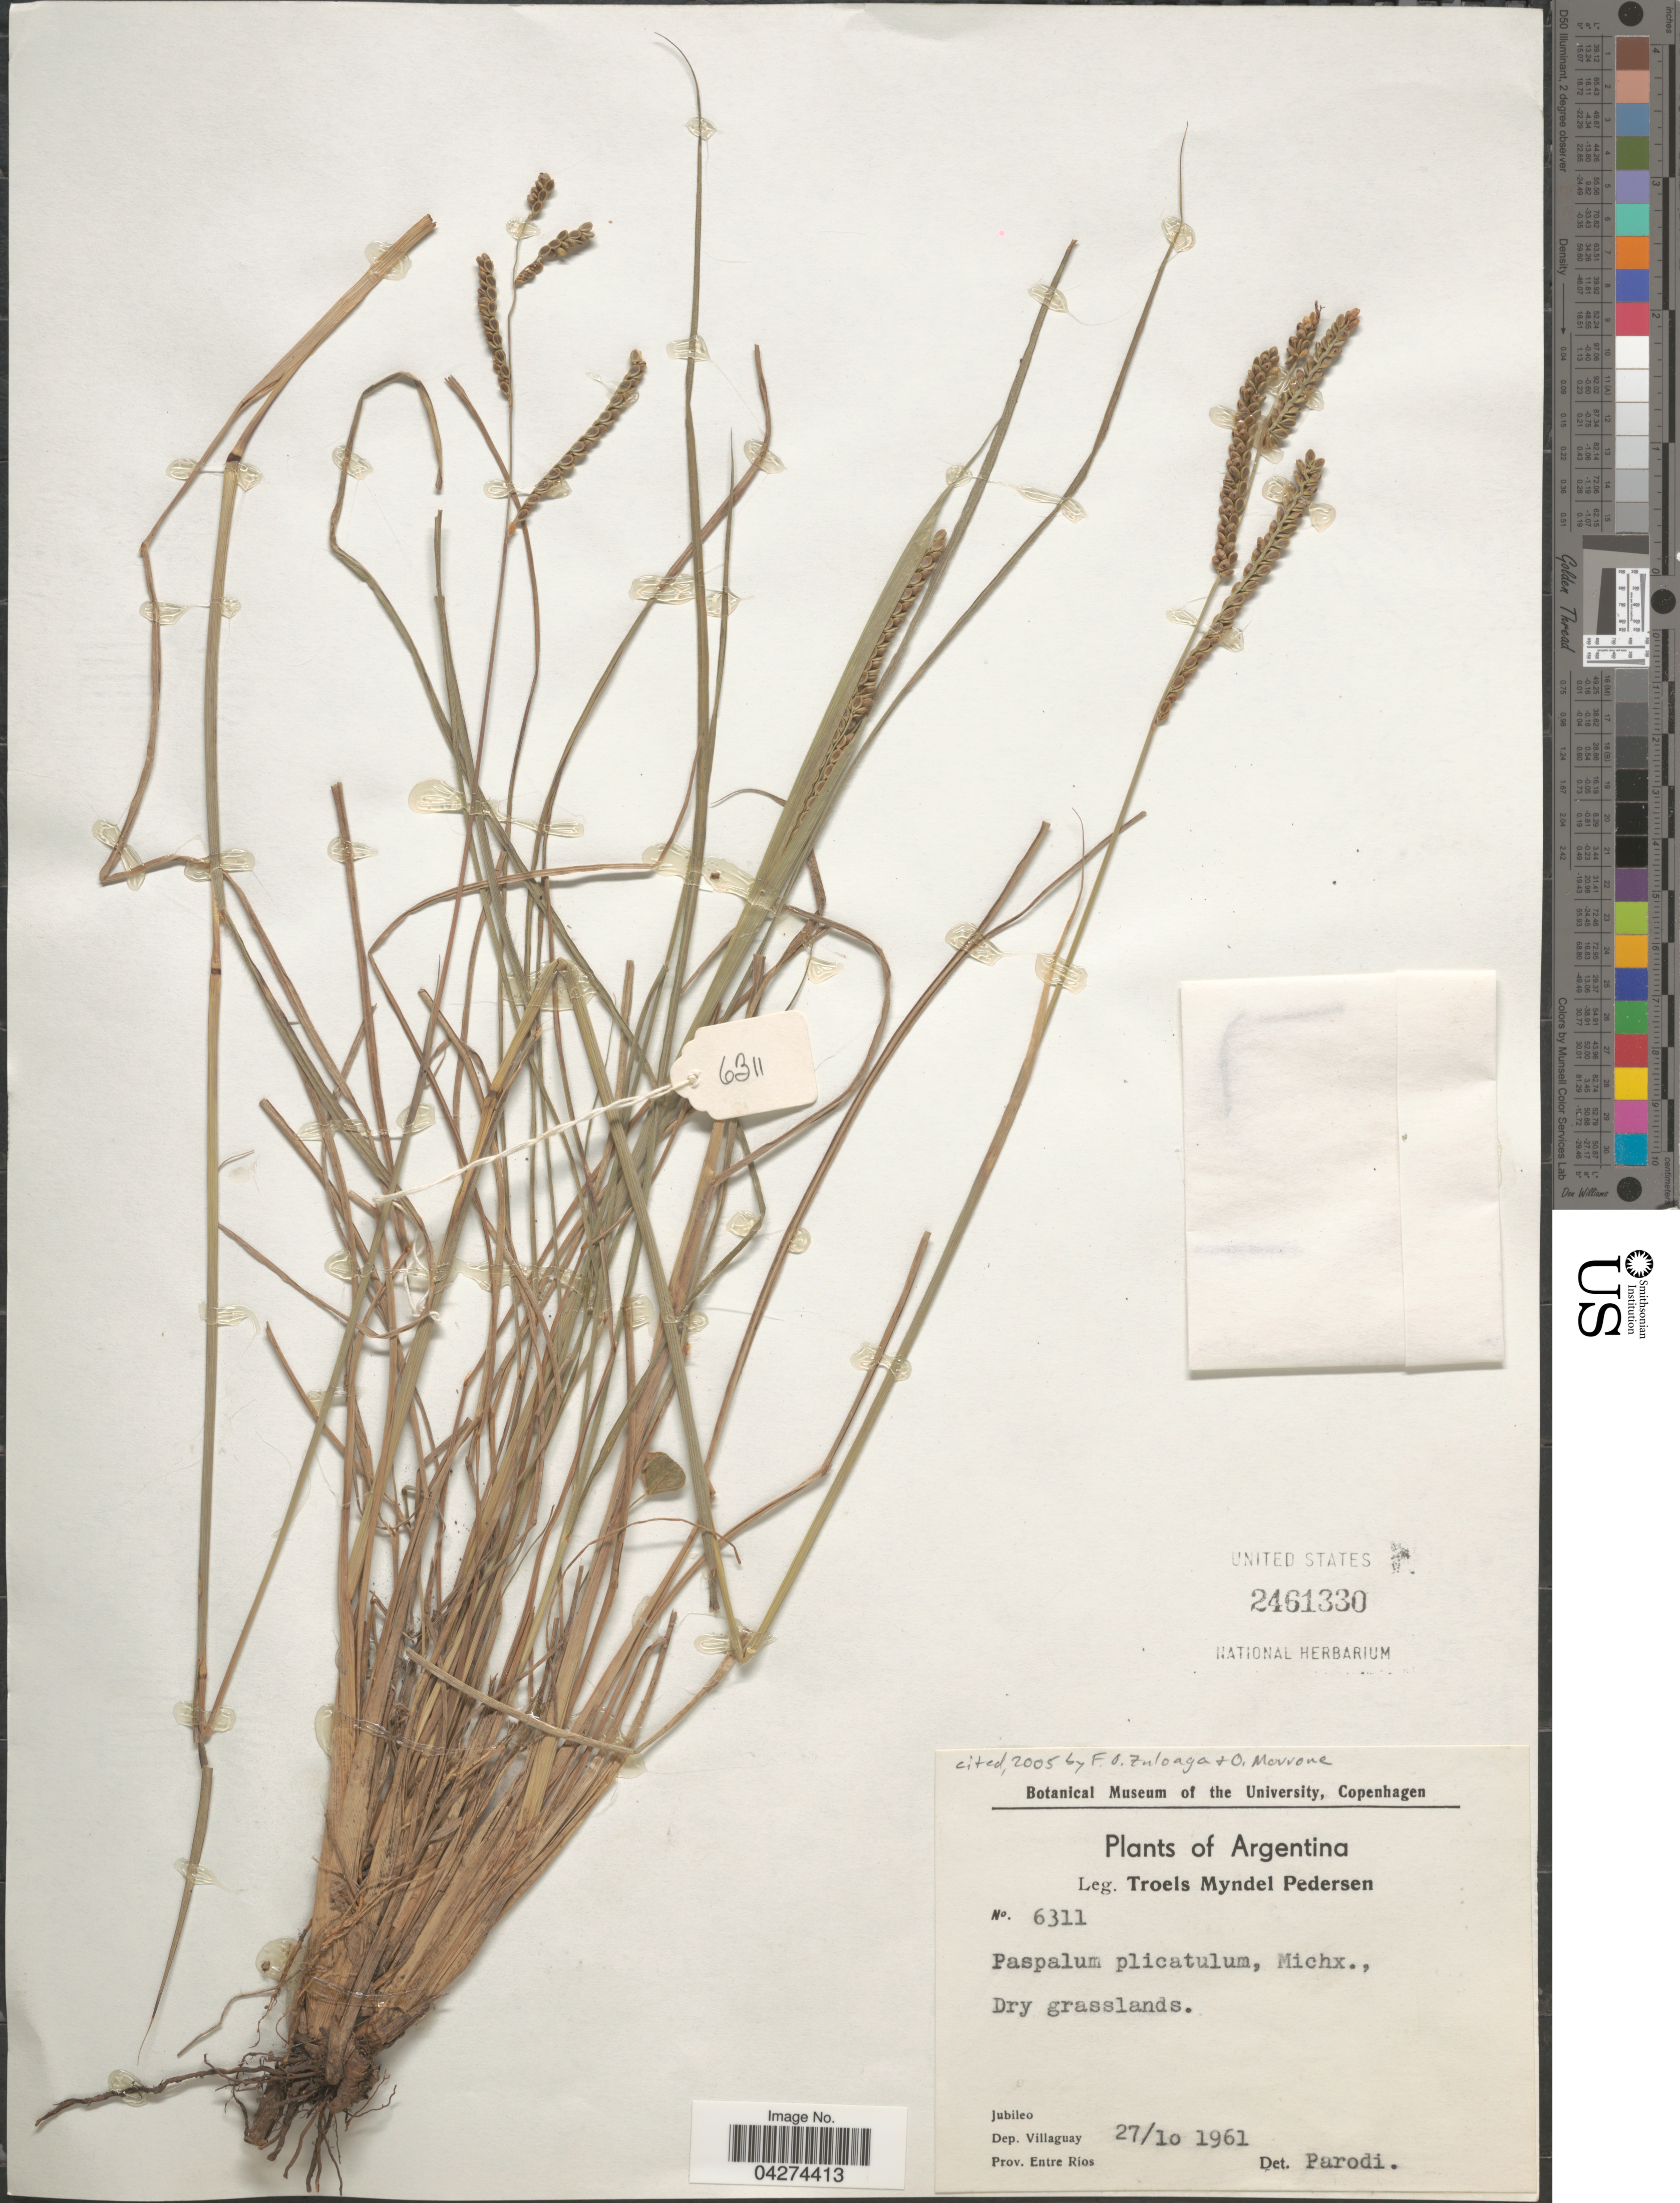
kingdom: Plantae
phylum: Tracheophyta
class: Liliopsida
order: Poales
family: Poaceae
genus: Paspalum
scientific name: Paspalum plicatulum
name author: Michx.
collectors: T. Pederson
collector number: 6311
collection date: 1961-10-27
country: Argentina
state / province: Entre Rios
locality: Jubileo. Dep. Villaguay.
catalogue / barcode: US 2461330